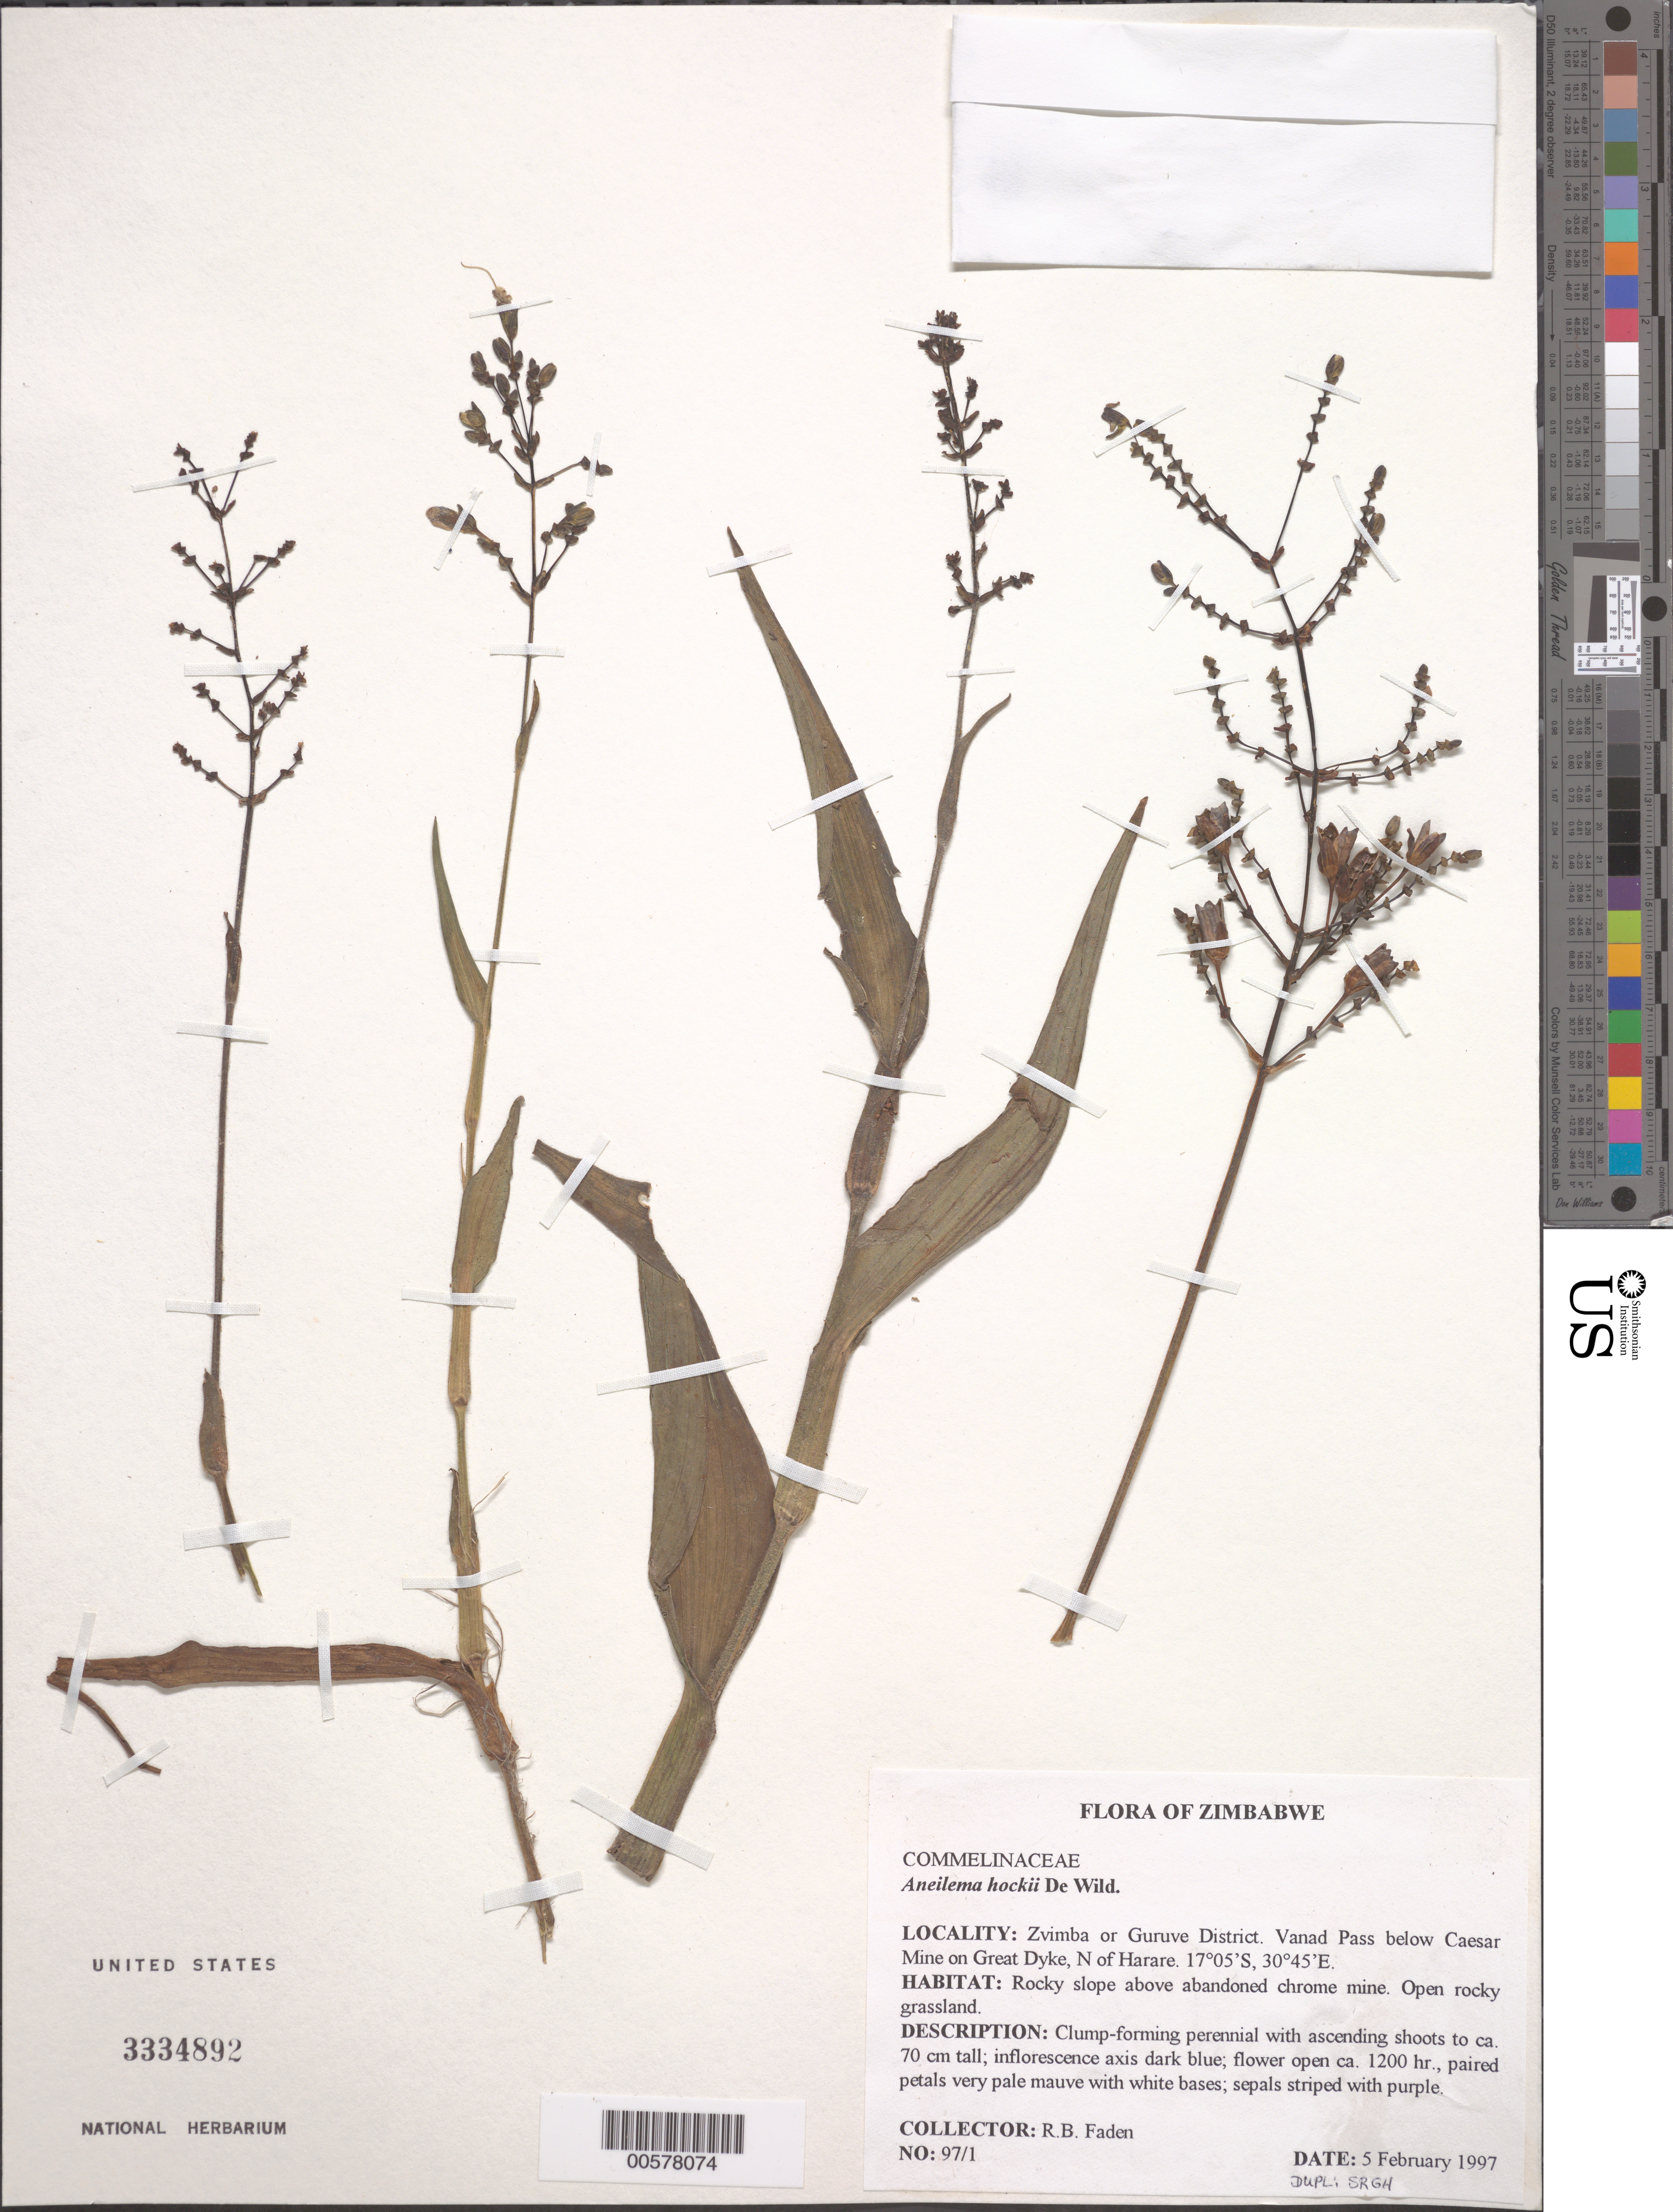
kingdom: Plantae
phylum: Tracheophyta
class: Liliopsida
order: Commelinales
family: Commelinaceae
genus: Aneilema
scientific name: Aneilema hockii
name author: De Wild.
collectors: R. B. Faden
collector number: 97/1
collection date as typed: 05 Feb 1997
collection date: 1997-02-05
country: Zimbabwe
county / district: Zvimba / Guruve Dist.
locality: Vanad pass below caesar mine on great dyke, n of harare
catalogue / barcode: US 3334892